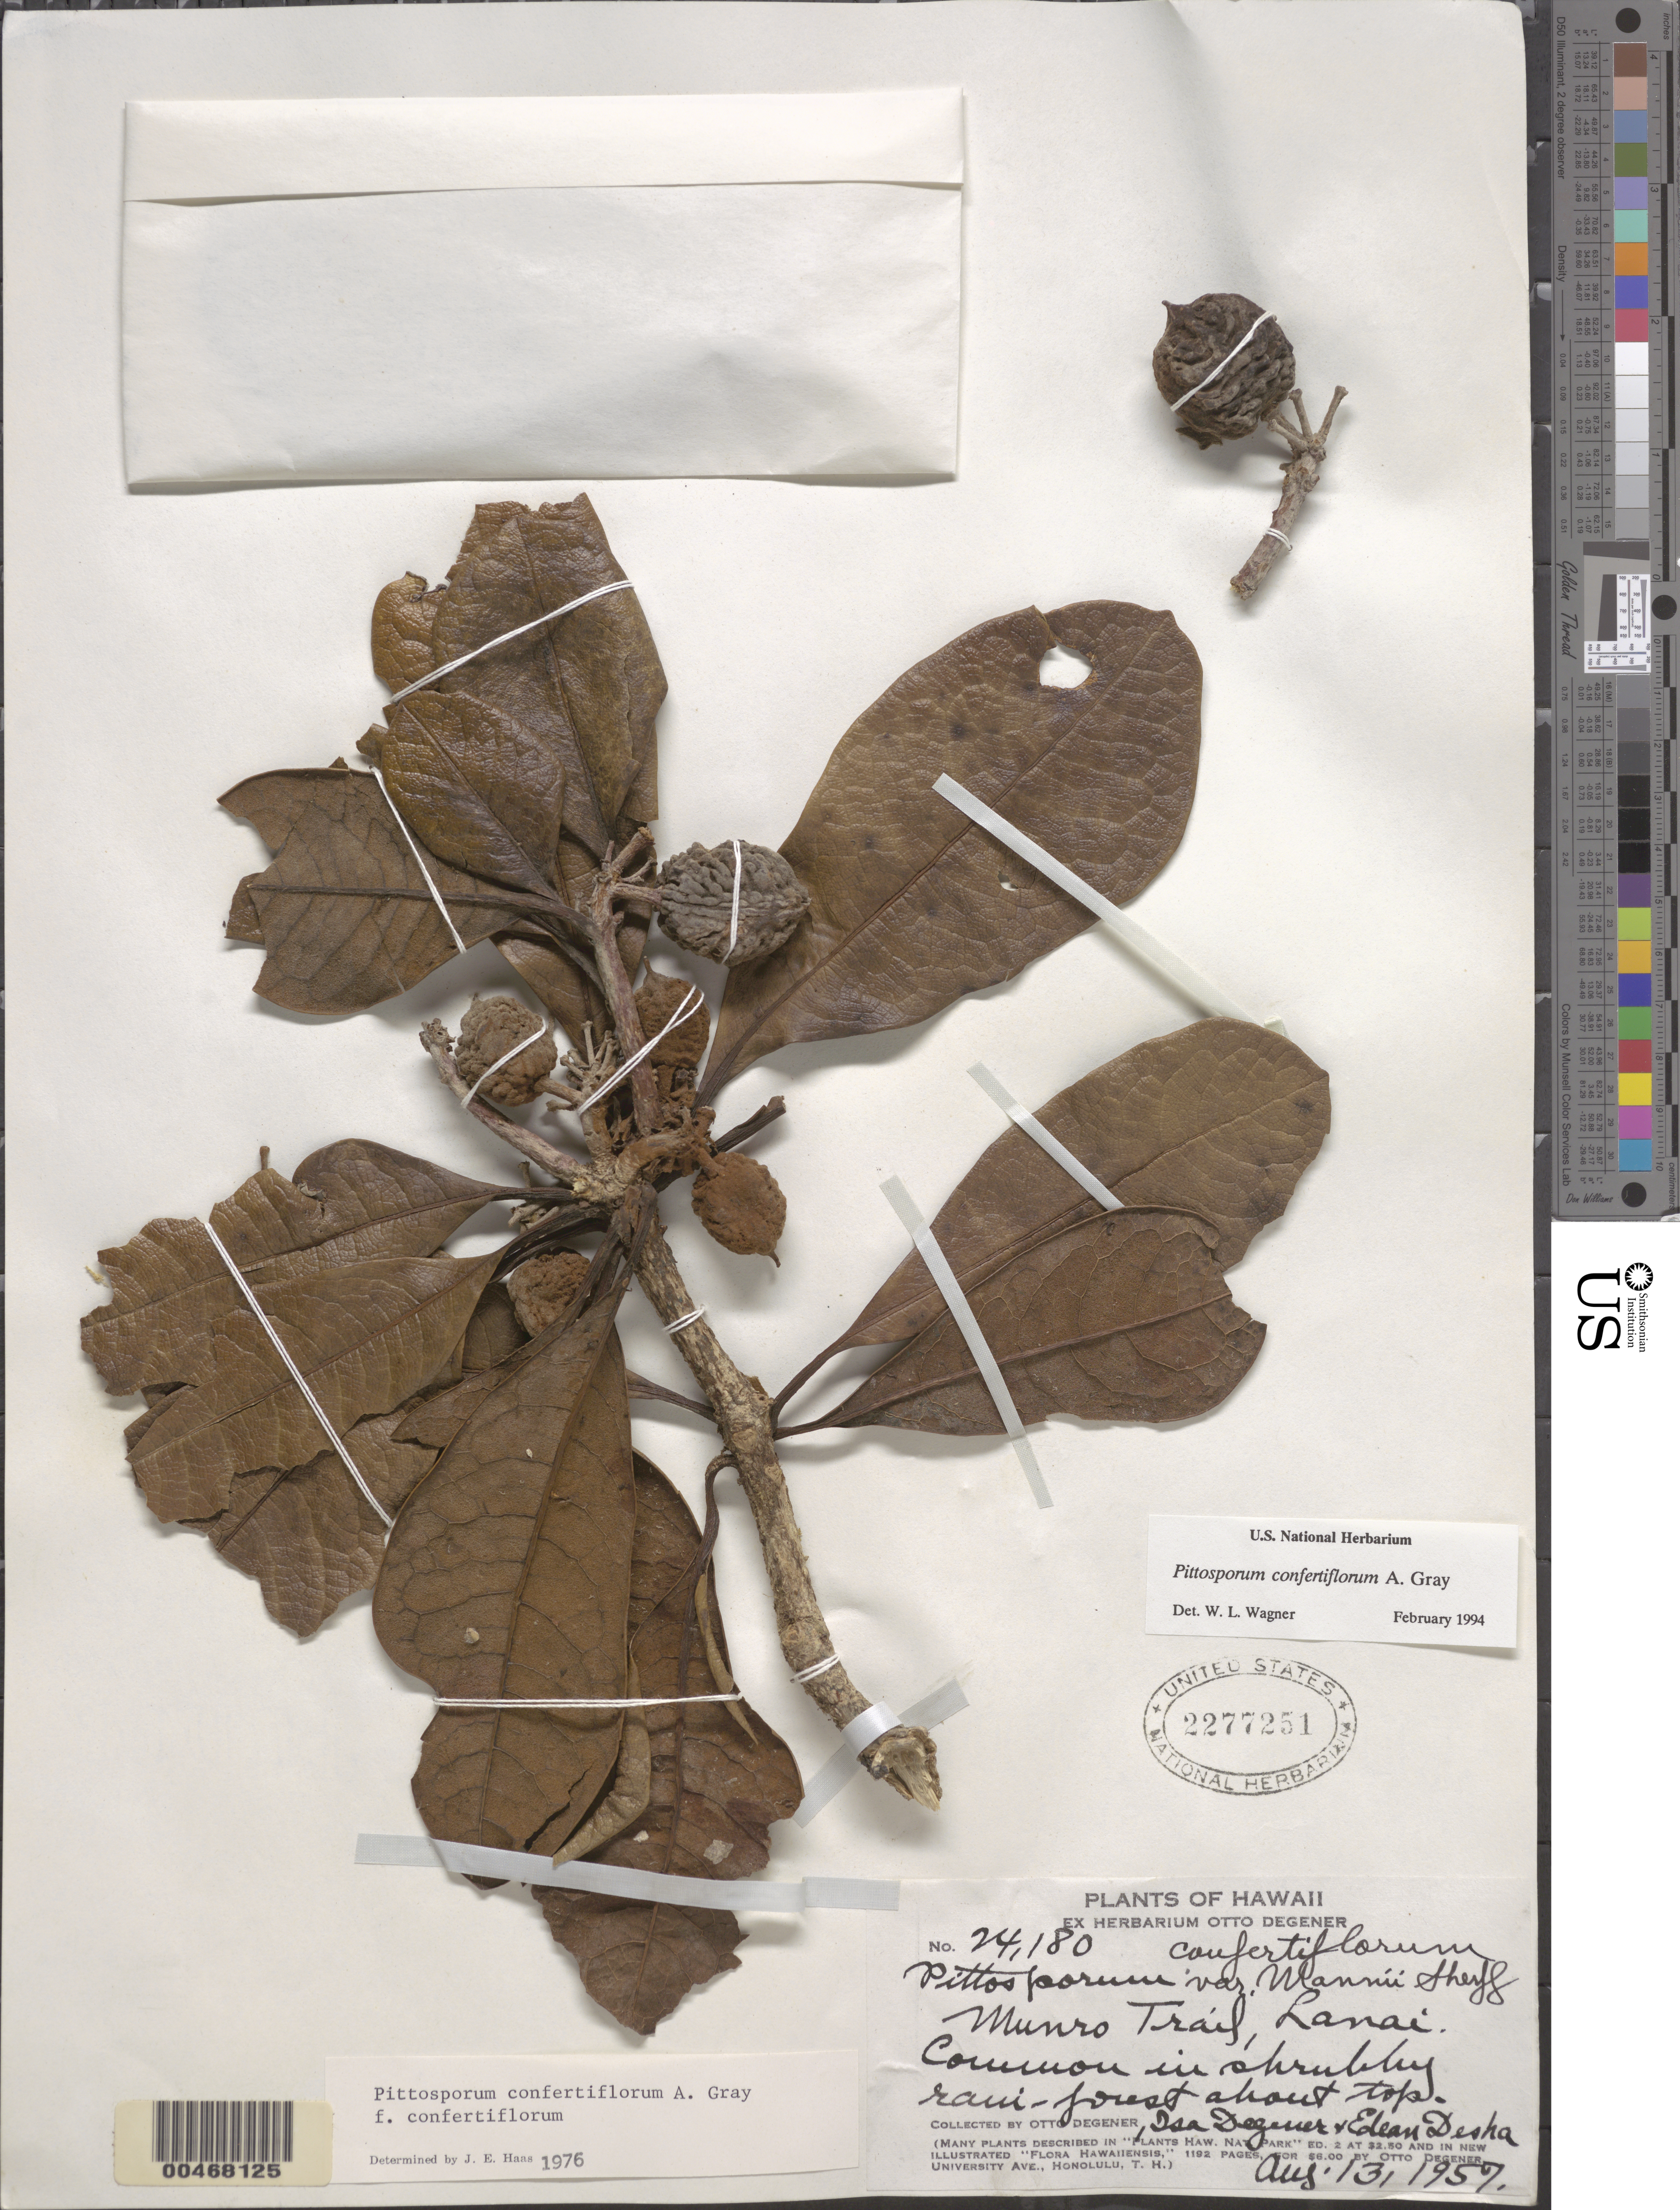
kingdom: Plantae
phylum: Tracheophyta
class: Magnoliopsida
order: Apiales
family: Pittosporaceae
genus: Pittosporum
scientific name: Pittosporum confertiflorum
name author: A. Gray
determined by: Wagner, W. L., (BOT), Smithsonian Institution - National Museum of Natural History (UNITED STATES)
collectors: O. Degener, I. Degener & E. Desha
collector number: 24180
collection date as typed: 13 Aug 1957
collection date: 1957-08-13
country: United States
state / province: Hawaii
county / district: Maui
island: Lana'i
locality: Munro Trail, about top.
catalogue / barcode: US 2277251